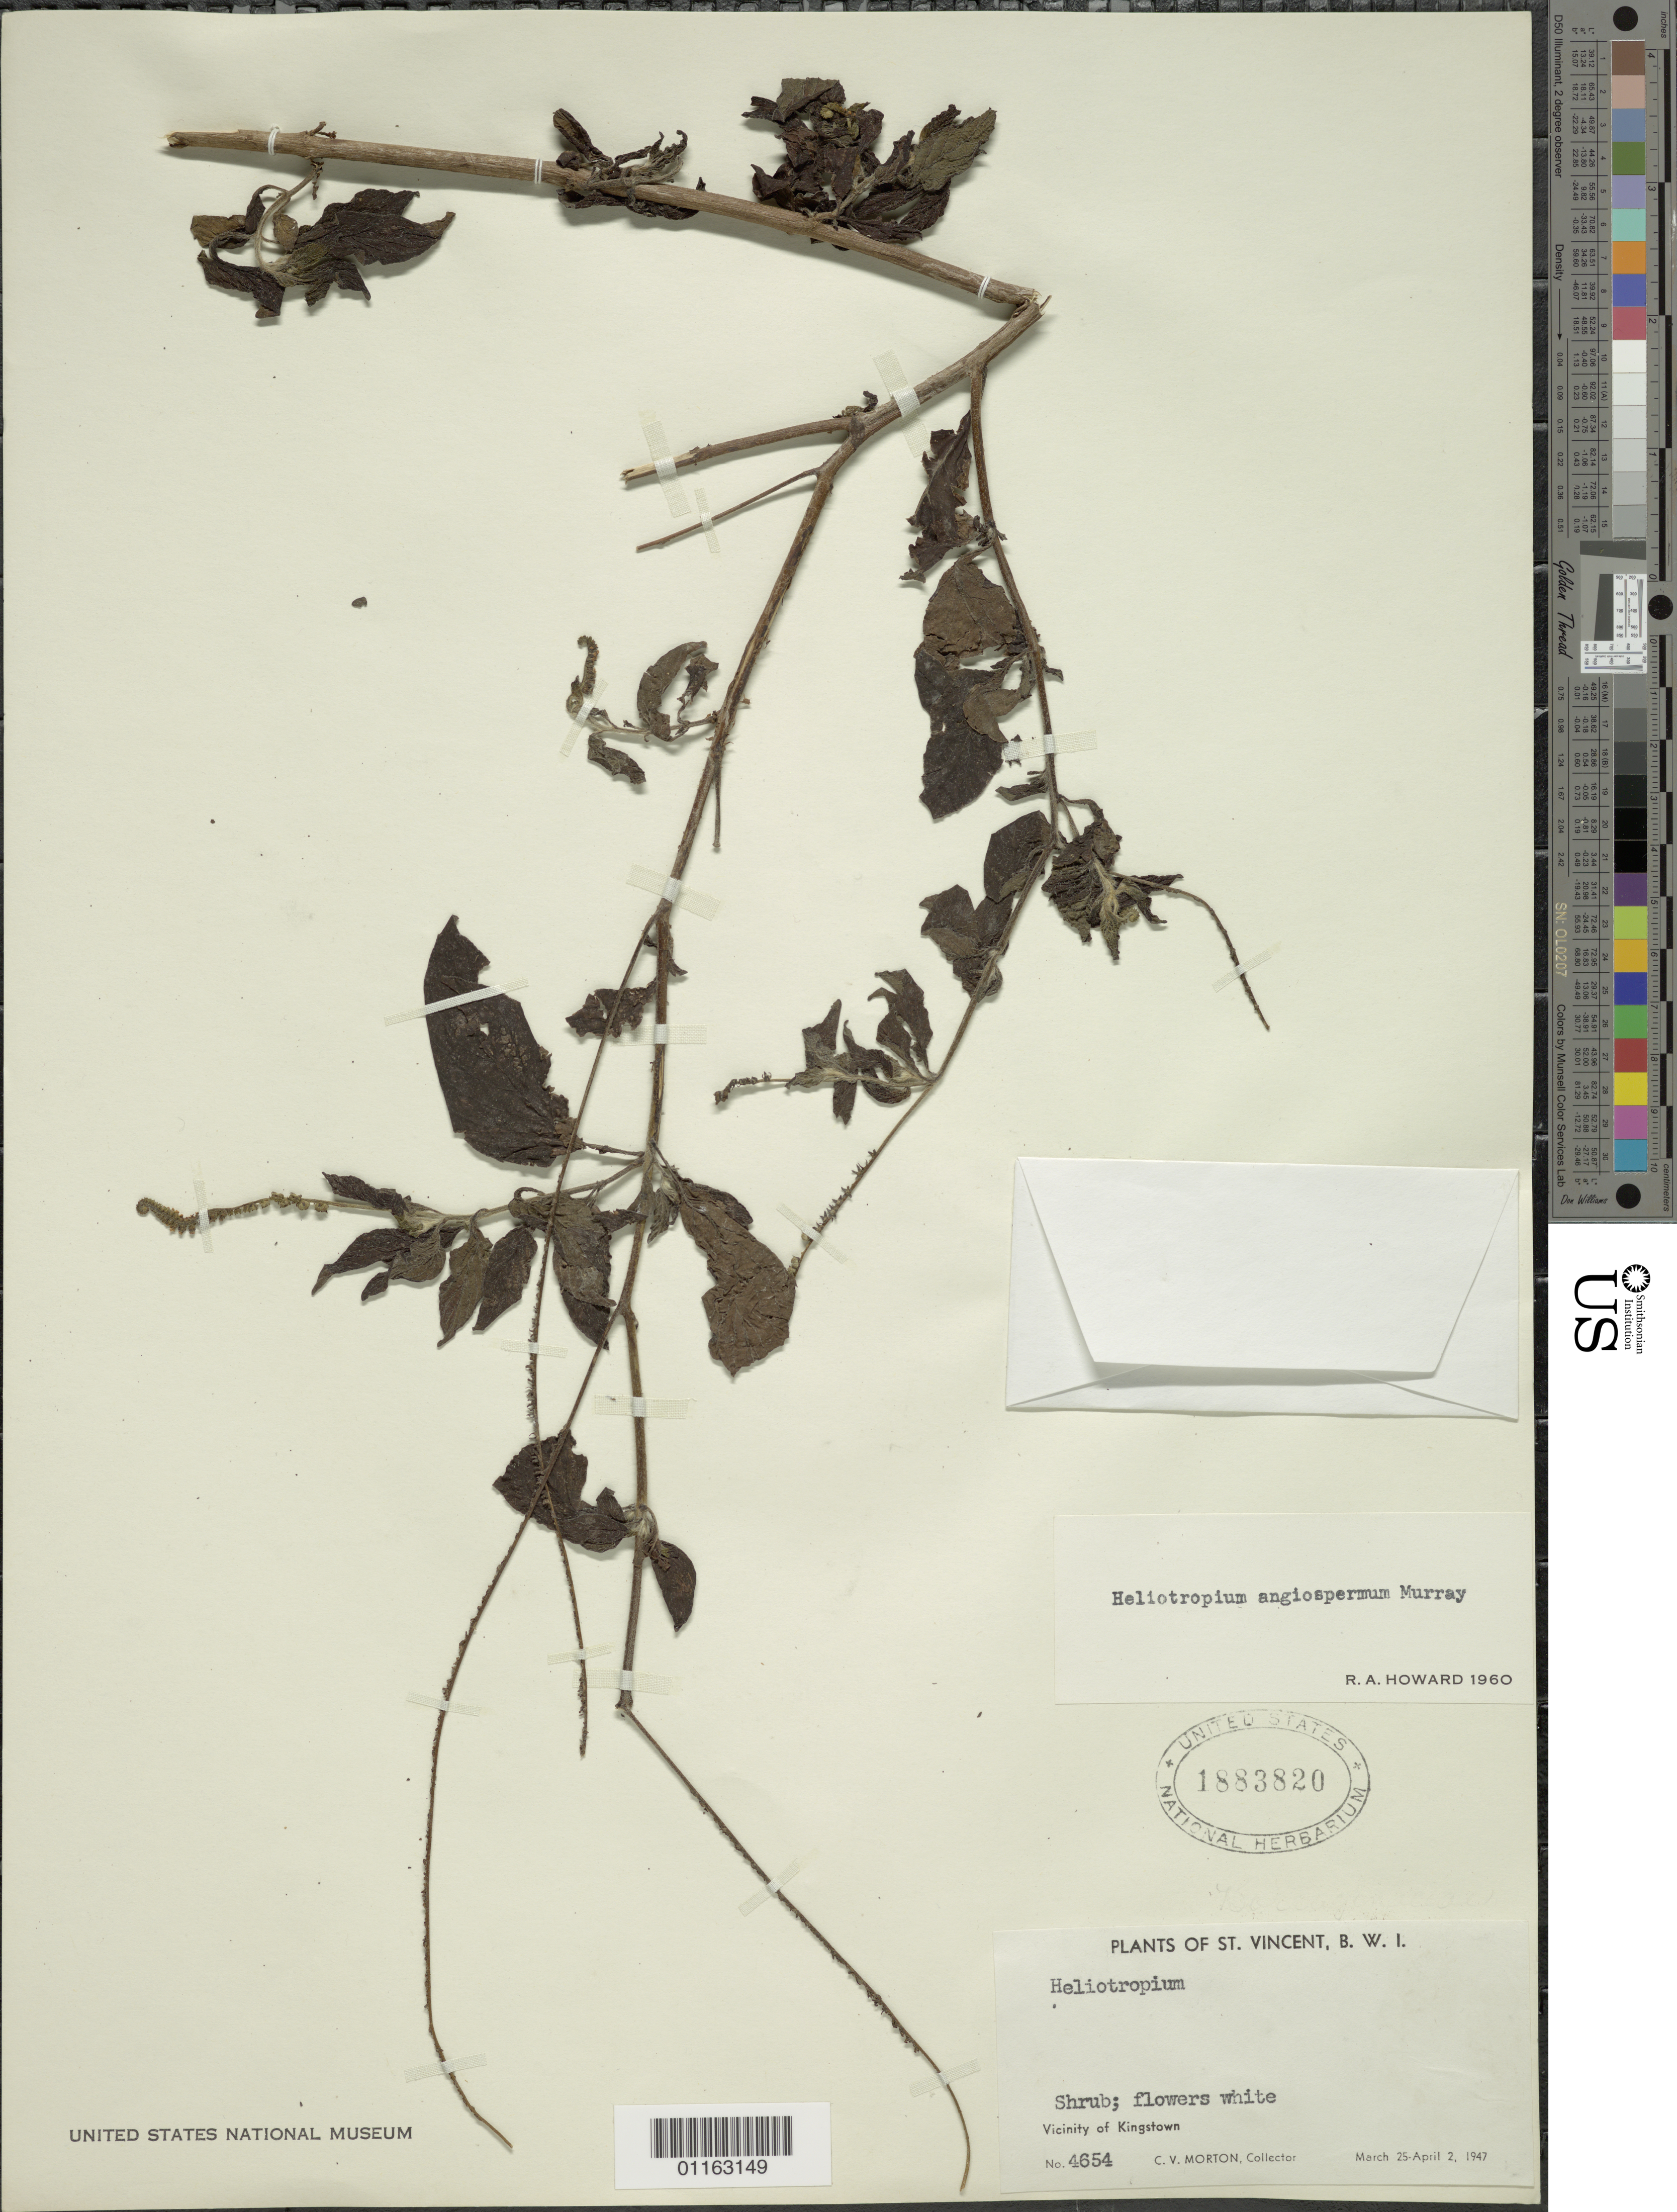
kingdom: Plantae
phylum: Tracheophyta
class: Magnoliopsida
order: Boraginales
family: Heliotropiaceae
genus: Heliotropium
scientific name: Heliotropium angiospermum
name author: Murray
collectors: C. V. Morton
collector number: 4654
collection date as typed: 25 Mar 1947 to 02 Apr 1947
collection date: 1947-03-25/1947-04-02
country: St. Vincent - Grenadines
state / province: Saint George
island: St. Vincent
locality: Vicinity of Kingstown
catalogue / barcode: US 1883820